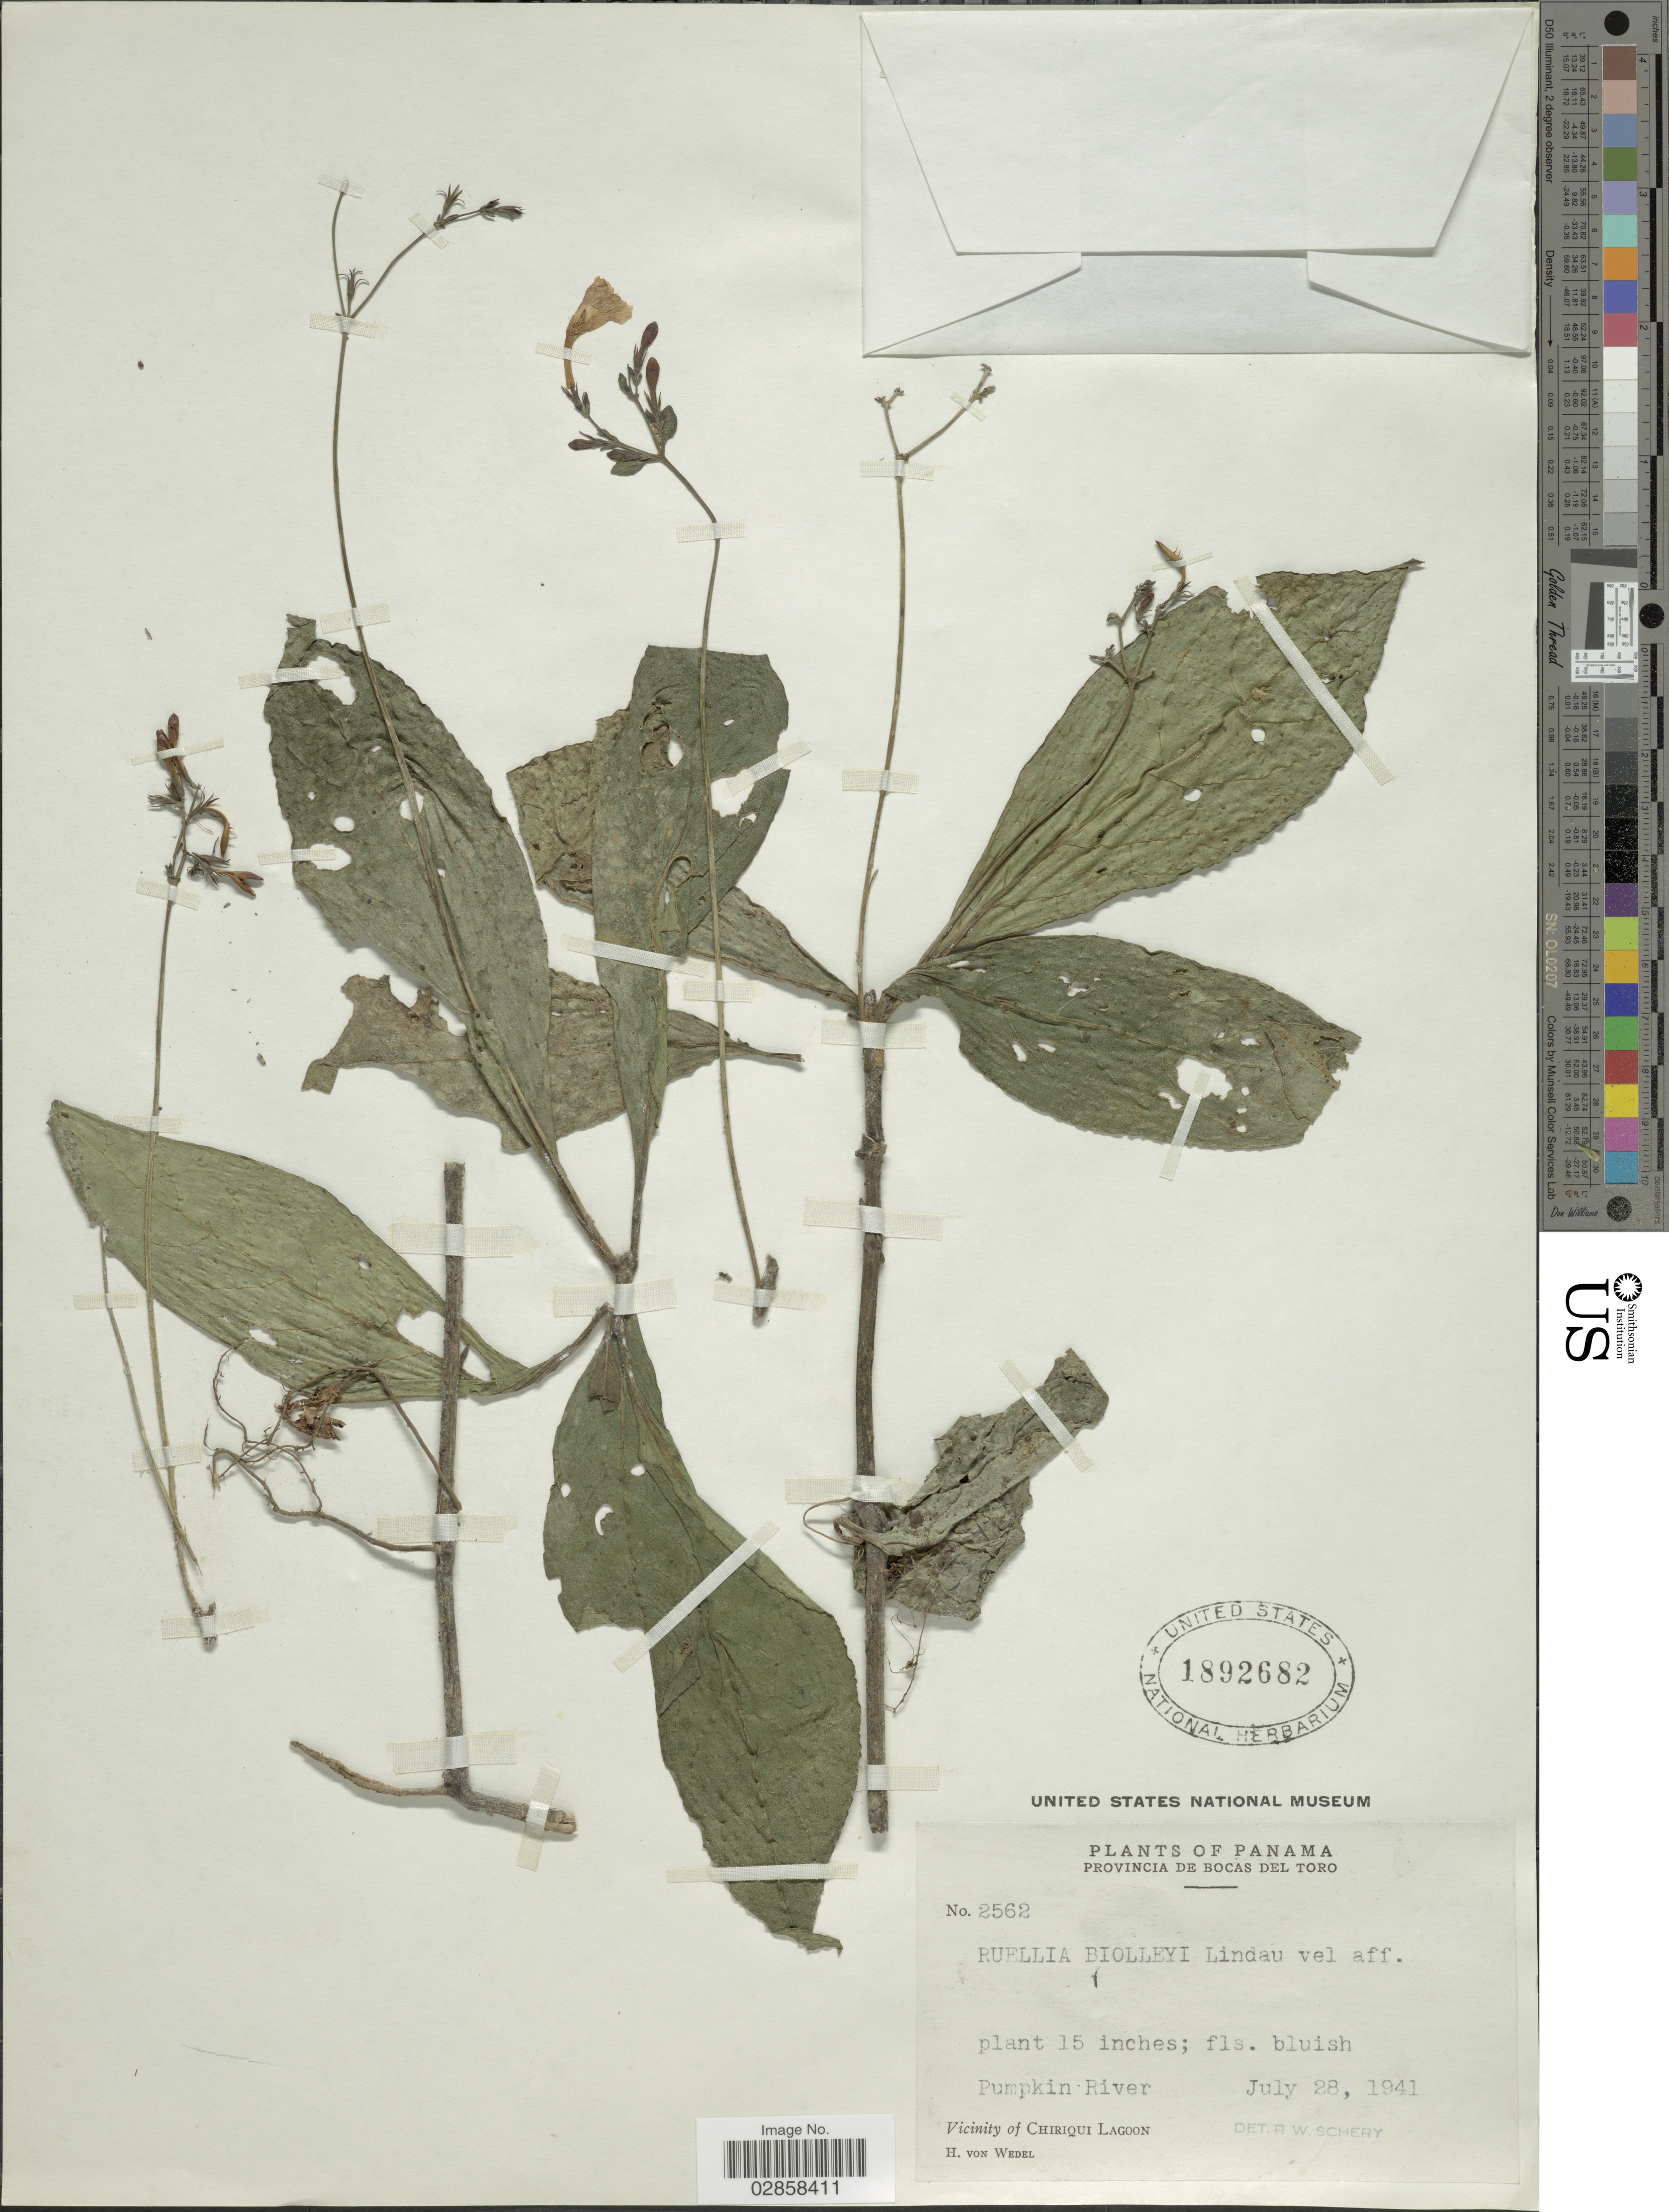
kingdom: Plantae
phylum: Tracheophyta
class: Magnoliopsida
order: Lamiales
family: Acanthaceae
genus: Ruellia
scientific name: Ruellia biolleyi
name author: Lindau in Pittier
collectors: H. von Wedel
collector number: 2562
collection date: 1941-07-28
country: Panama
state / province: Bocas del Toro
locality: Pumpkin River. Vicinity of Chirqui Lagoon.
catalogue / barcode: US 1892682